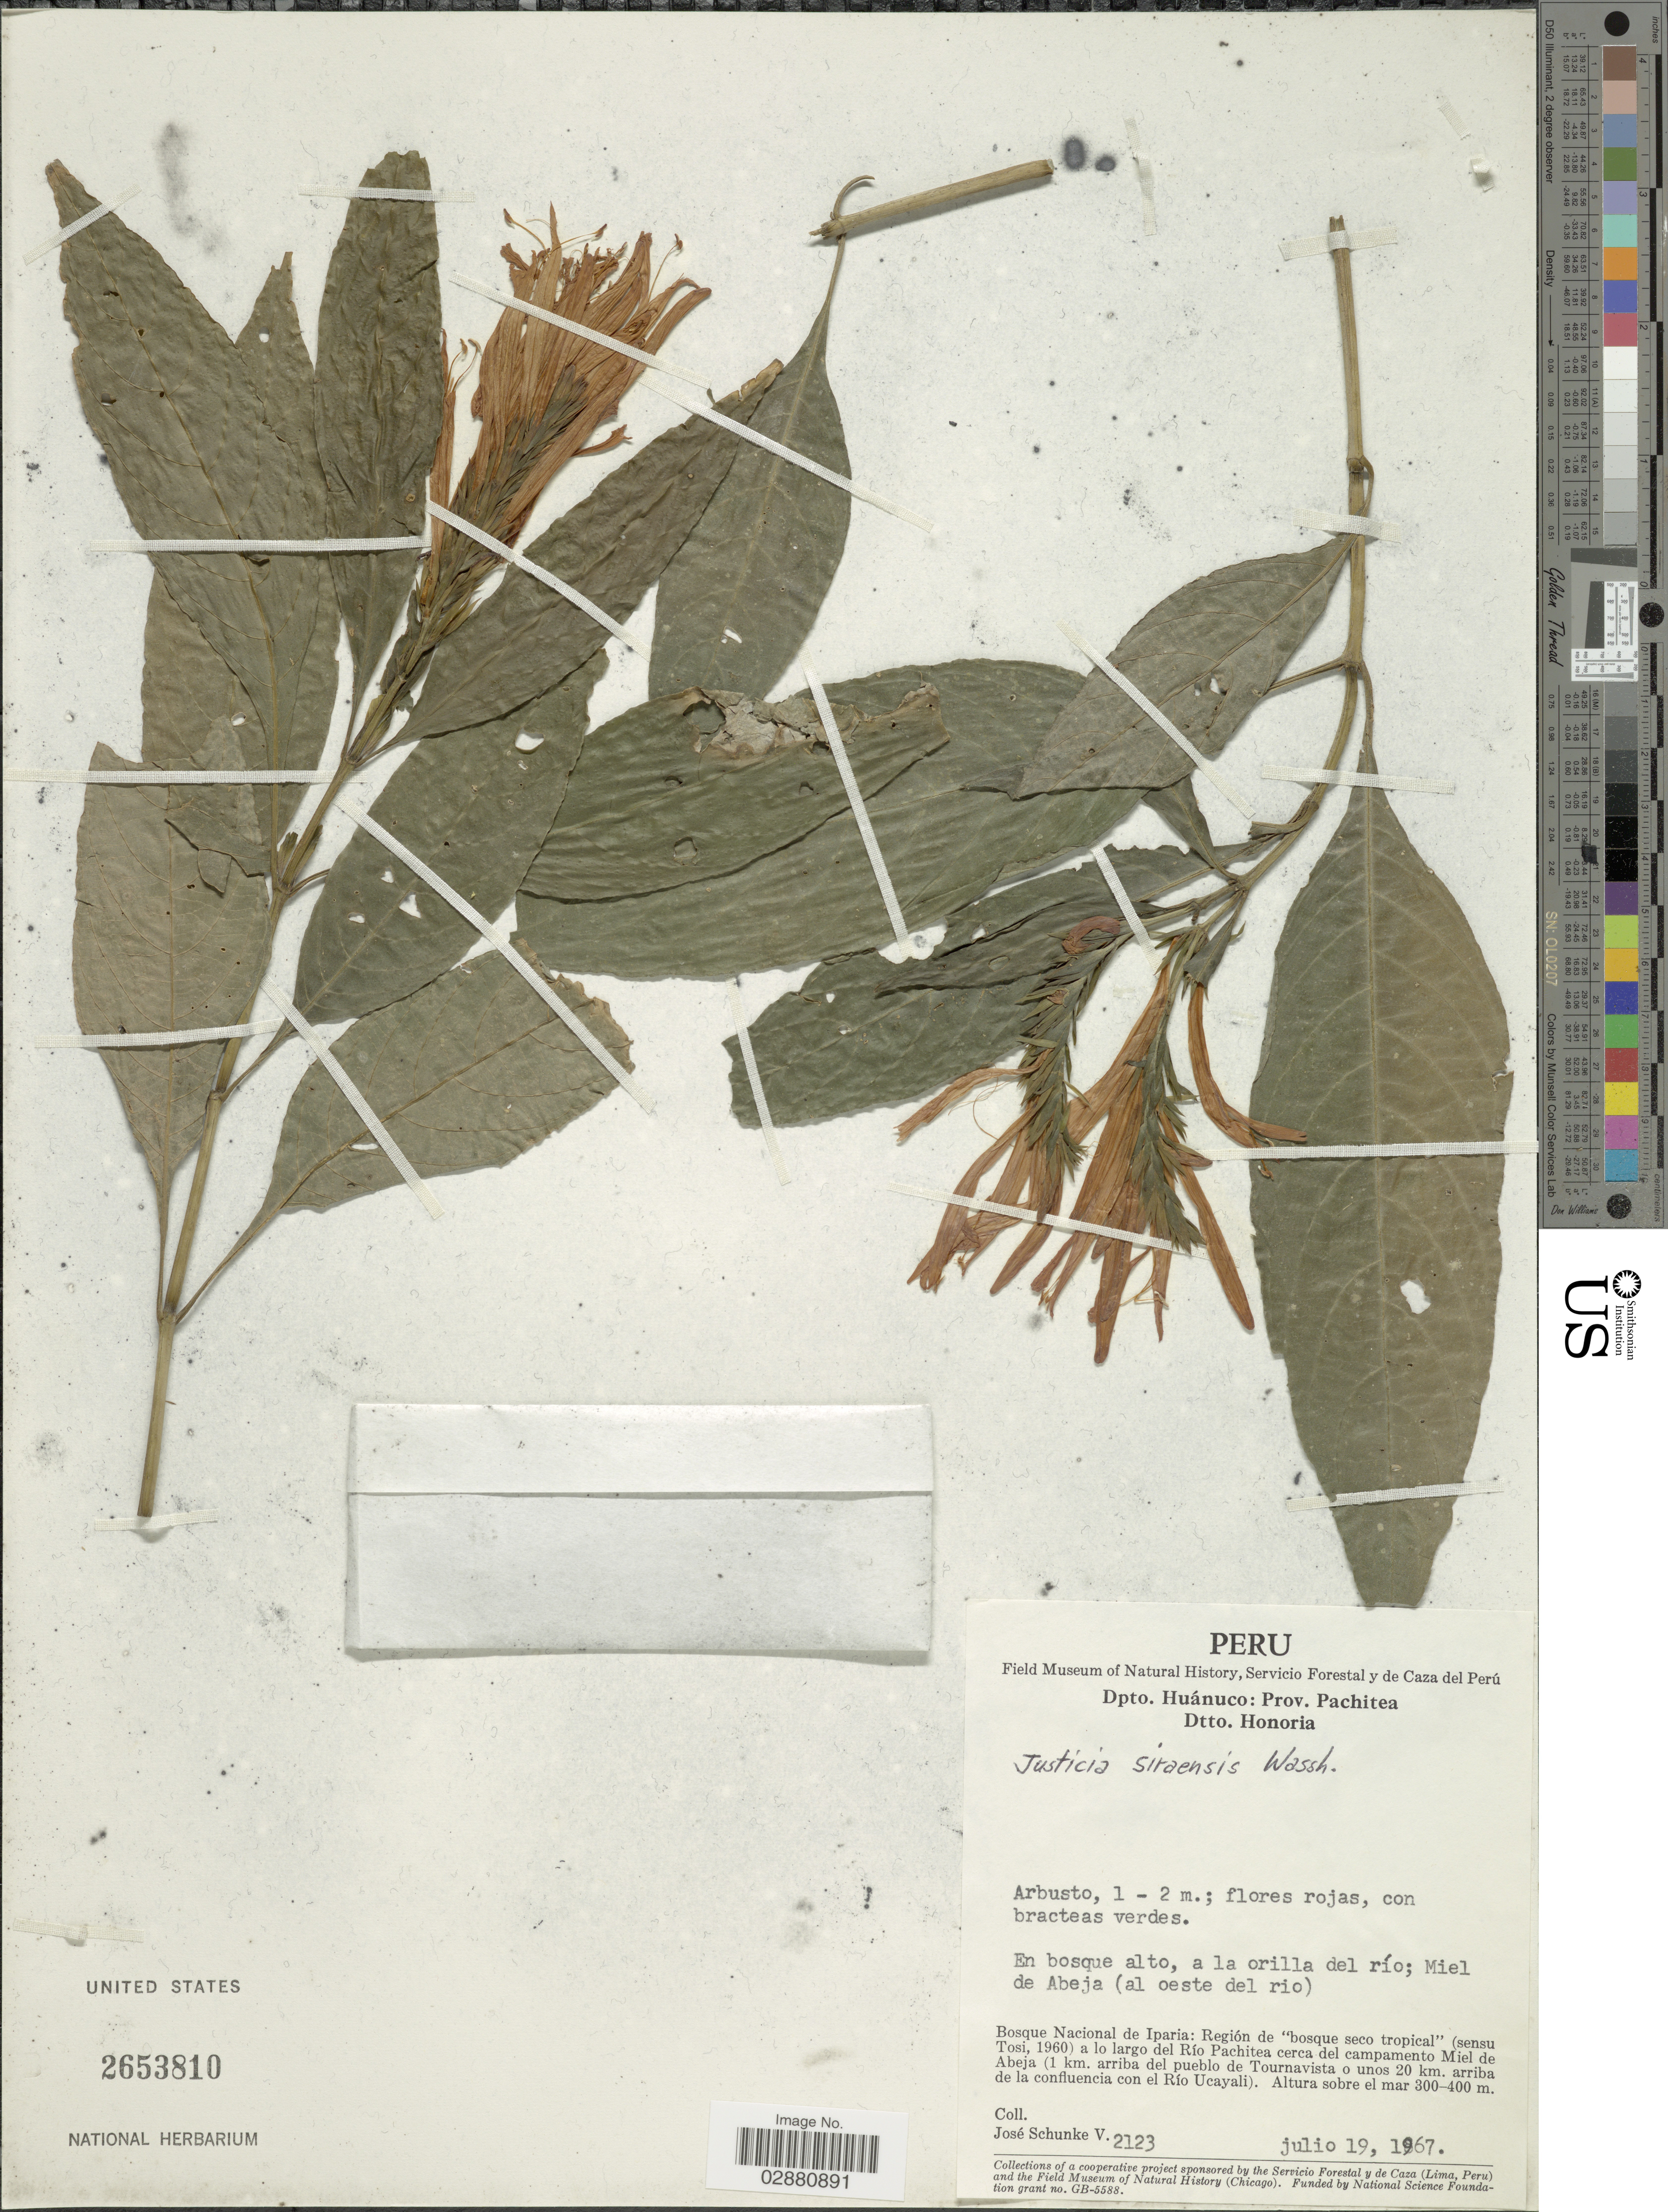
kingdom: Plantae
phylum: Tracheophyta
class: Magnoliopsida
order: Lamiales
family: Acanthaceae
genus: Justicia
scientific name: Justicia siraensis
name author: Wassh.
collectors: J. Schunke Vigo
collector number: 2123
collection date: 1967-07-19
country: Peru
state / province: Huánuco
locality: Dpto. Huánuco: Prov. Pachitea. Dtto. Honoria. En bosque alto, a la orilla del rí; Miel de Abeja (al oeste del rio). Bosque Nacional de Iparia: Región de "bosque seco tropical" (sensu Tosi, 1960) a lo largo del Río Pachitea cerca del campamento Miel de Abeja (1 km. arriba del pueblo de Tournavista o unos 20 km. arriba de la confluencia con el Río Ucayali).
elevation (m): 300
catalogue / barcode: US 2653810